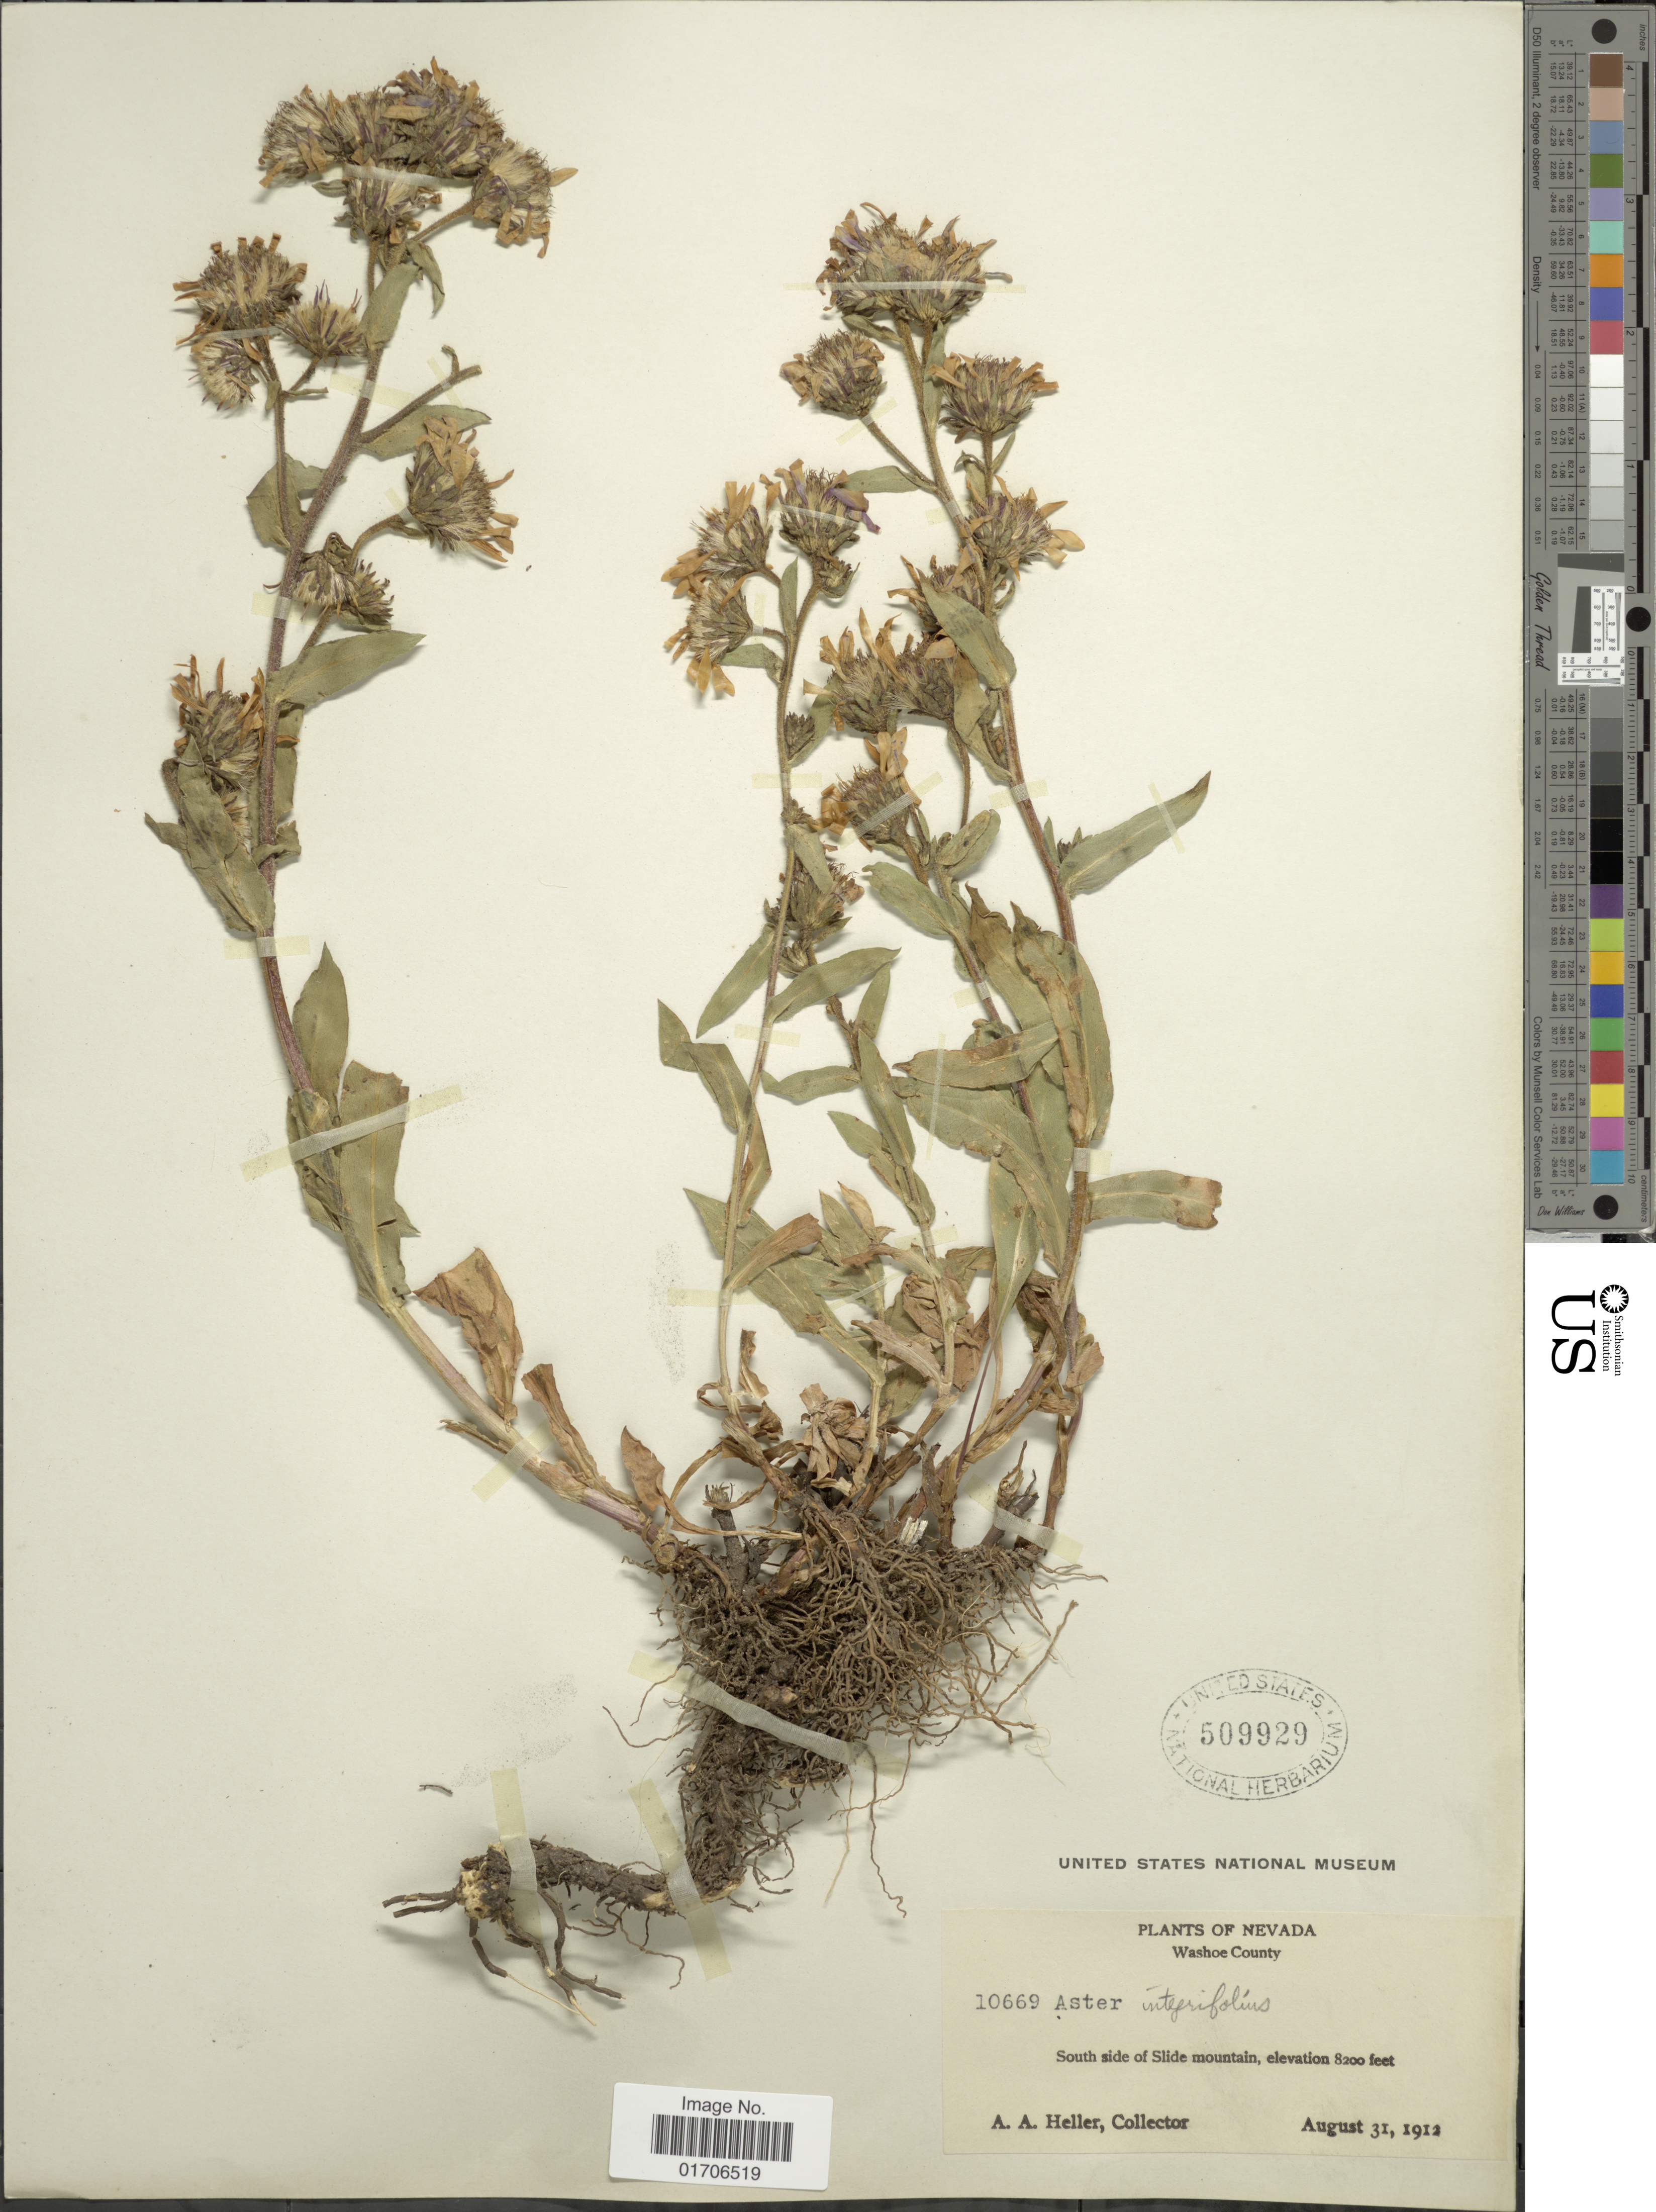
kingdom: Plantae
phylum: Tracheophyta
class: Magnoliopsida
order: Asterales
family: Asteraceae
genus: Eurybia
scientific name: Eurybia integrifolia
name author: (Nutt.) G.L. Nesom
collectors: A. A. Heller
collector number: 10669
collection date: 1912-08-31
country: United States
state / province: Nevada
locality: Washoe County. South side of Slide mountain.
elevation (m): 2499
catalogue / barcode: US 509929